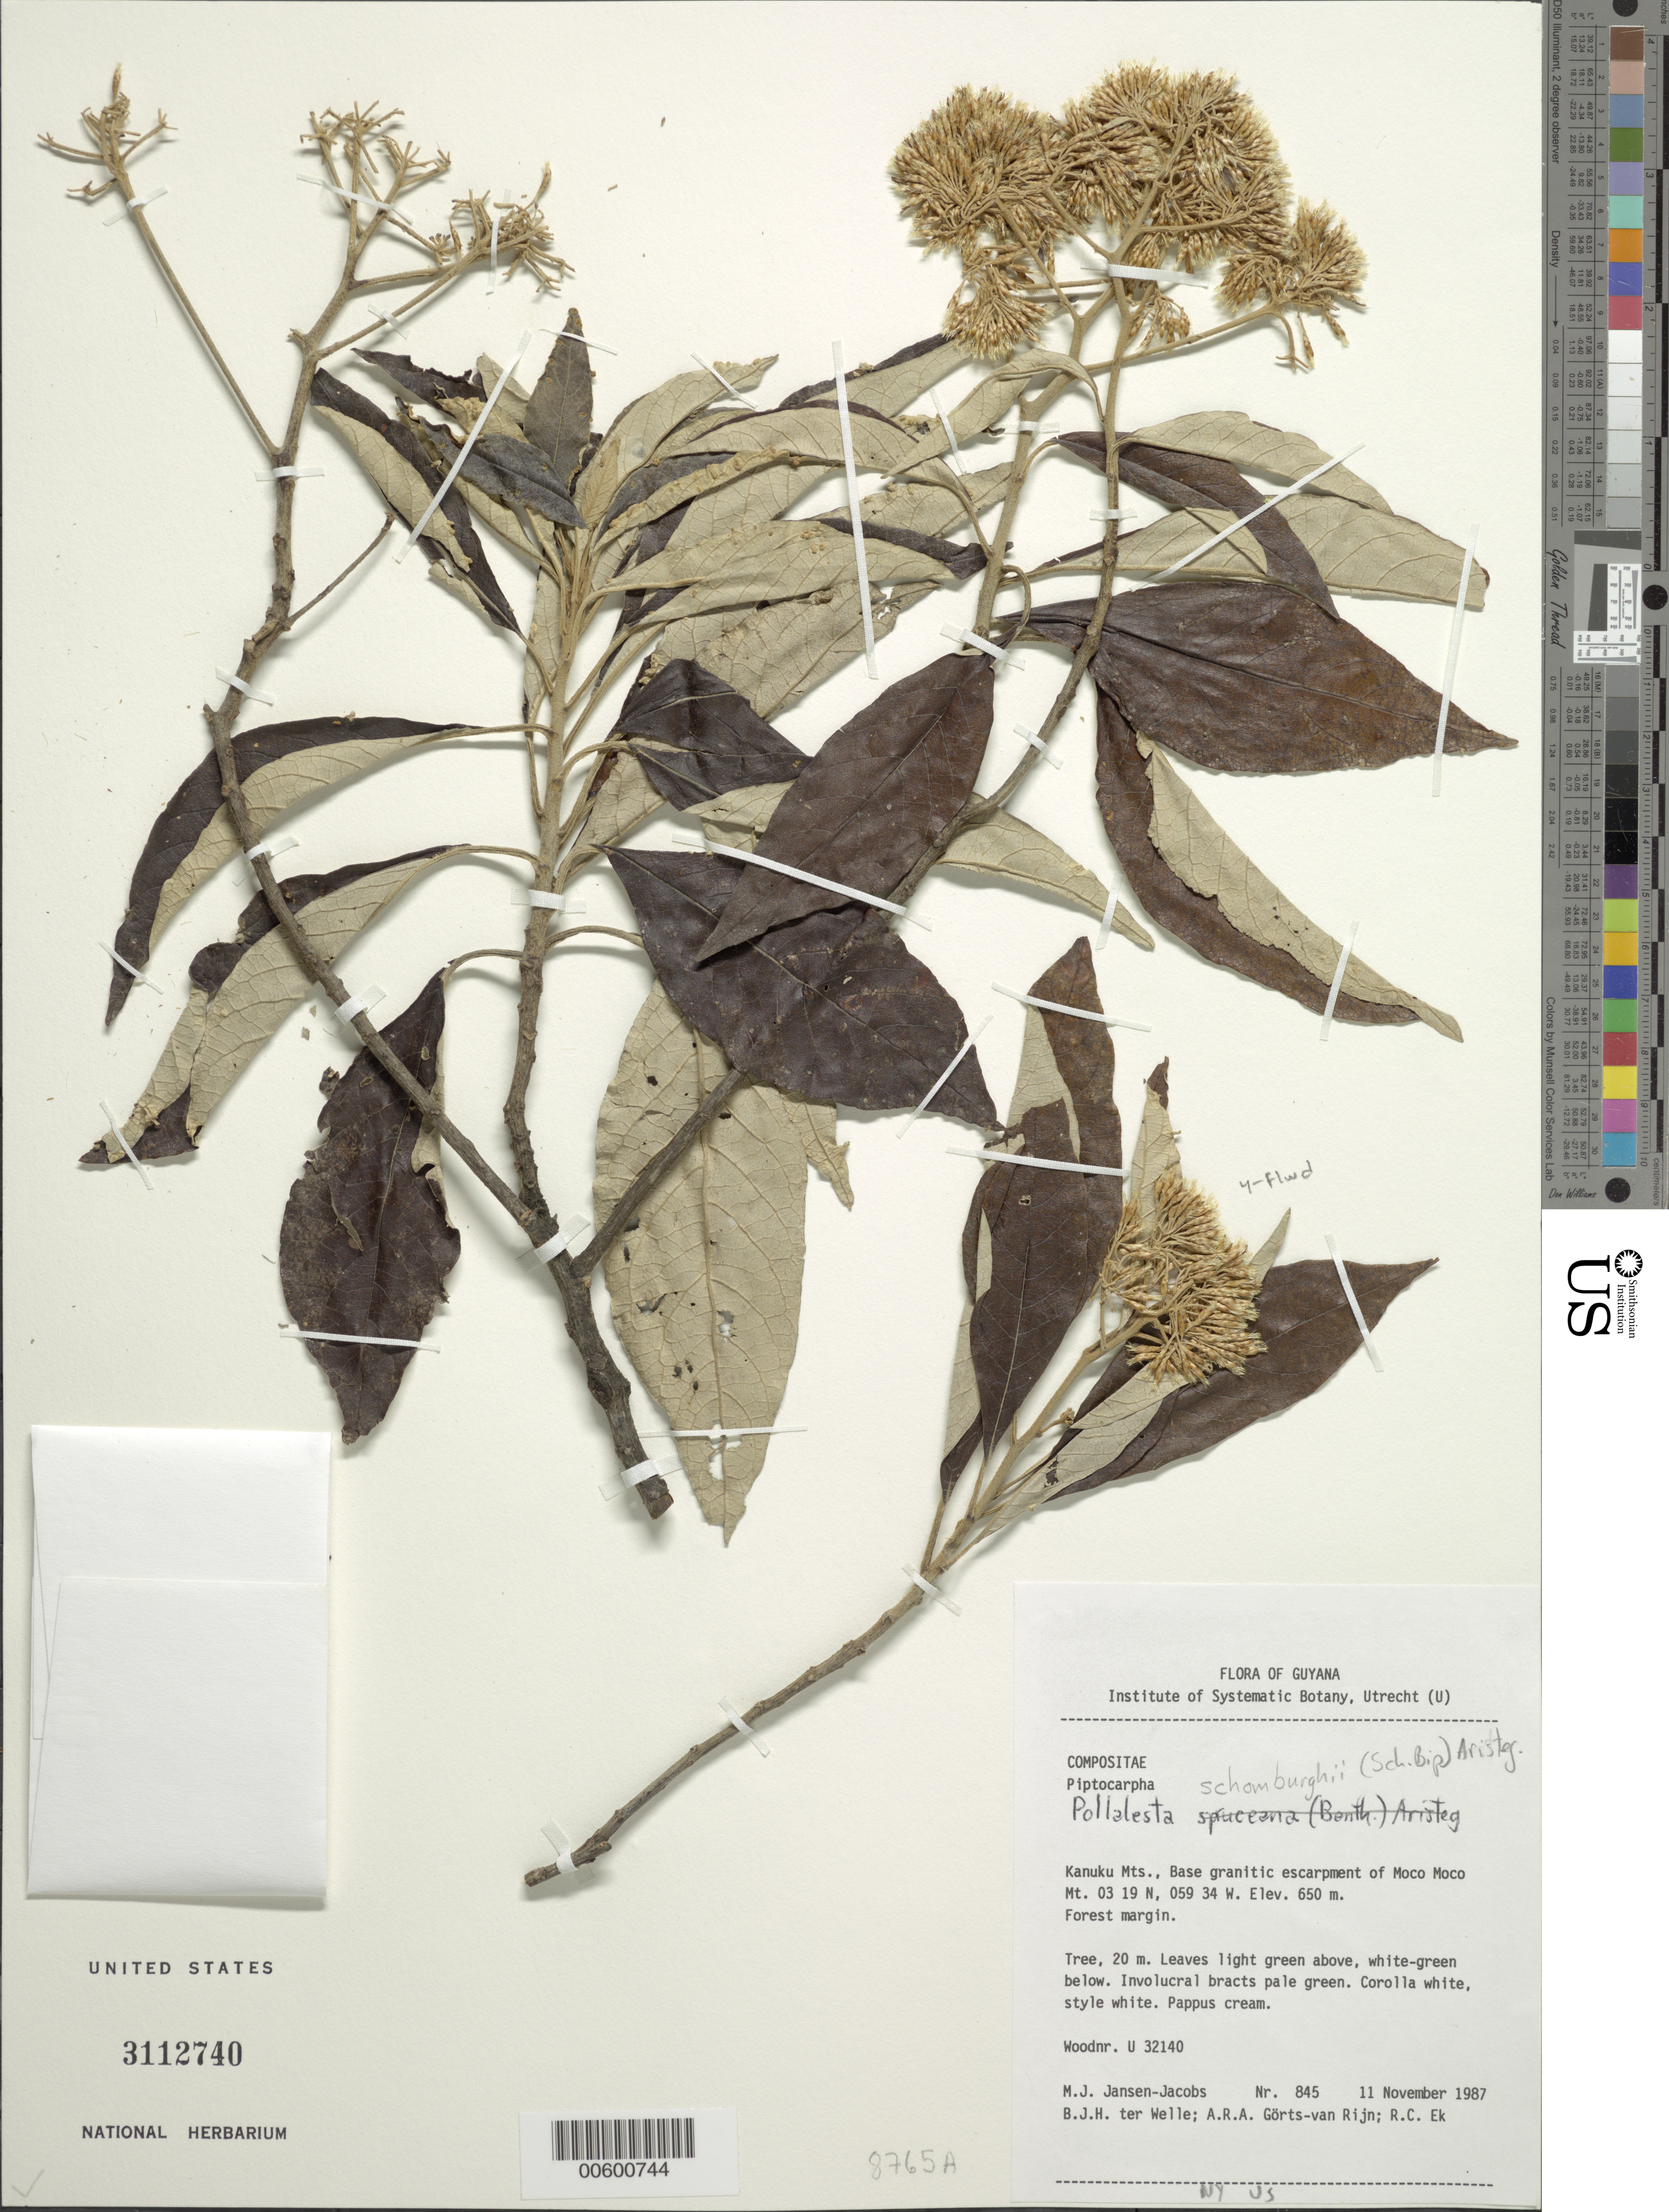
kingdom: Plantae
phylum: Tracheophyta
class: Magnoliopsida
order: Asterales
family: Asteraceae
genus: Piptocoma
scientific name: Piptocoma schomburgkii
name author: (Sch. Bip.) Pruski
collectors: M. J. Jansen-Jacobs, B. Welle, A. .R. A. Görts-van Rijn & R. C. Ek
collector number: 845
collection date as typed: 11-Nov-87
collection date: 1987-11-11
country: Guyana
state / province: U. Takutu-U. Essequibo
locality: Kanuku Mts., Moco Moco Mt.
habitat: Base of Mountain, Forest margin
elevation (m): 650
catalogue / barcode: US 3112740